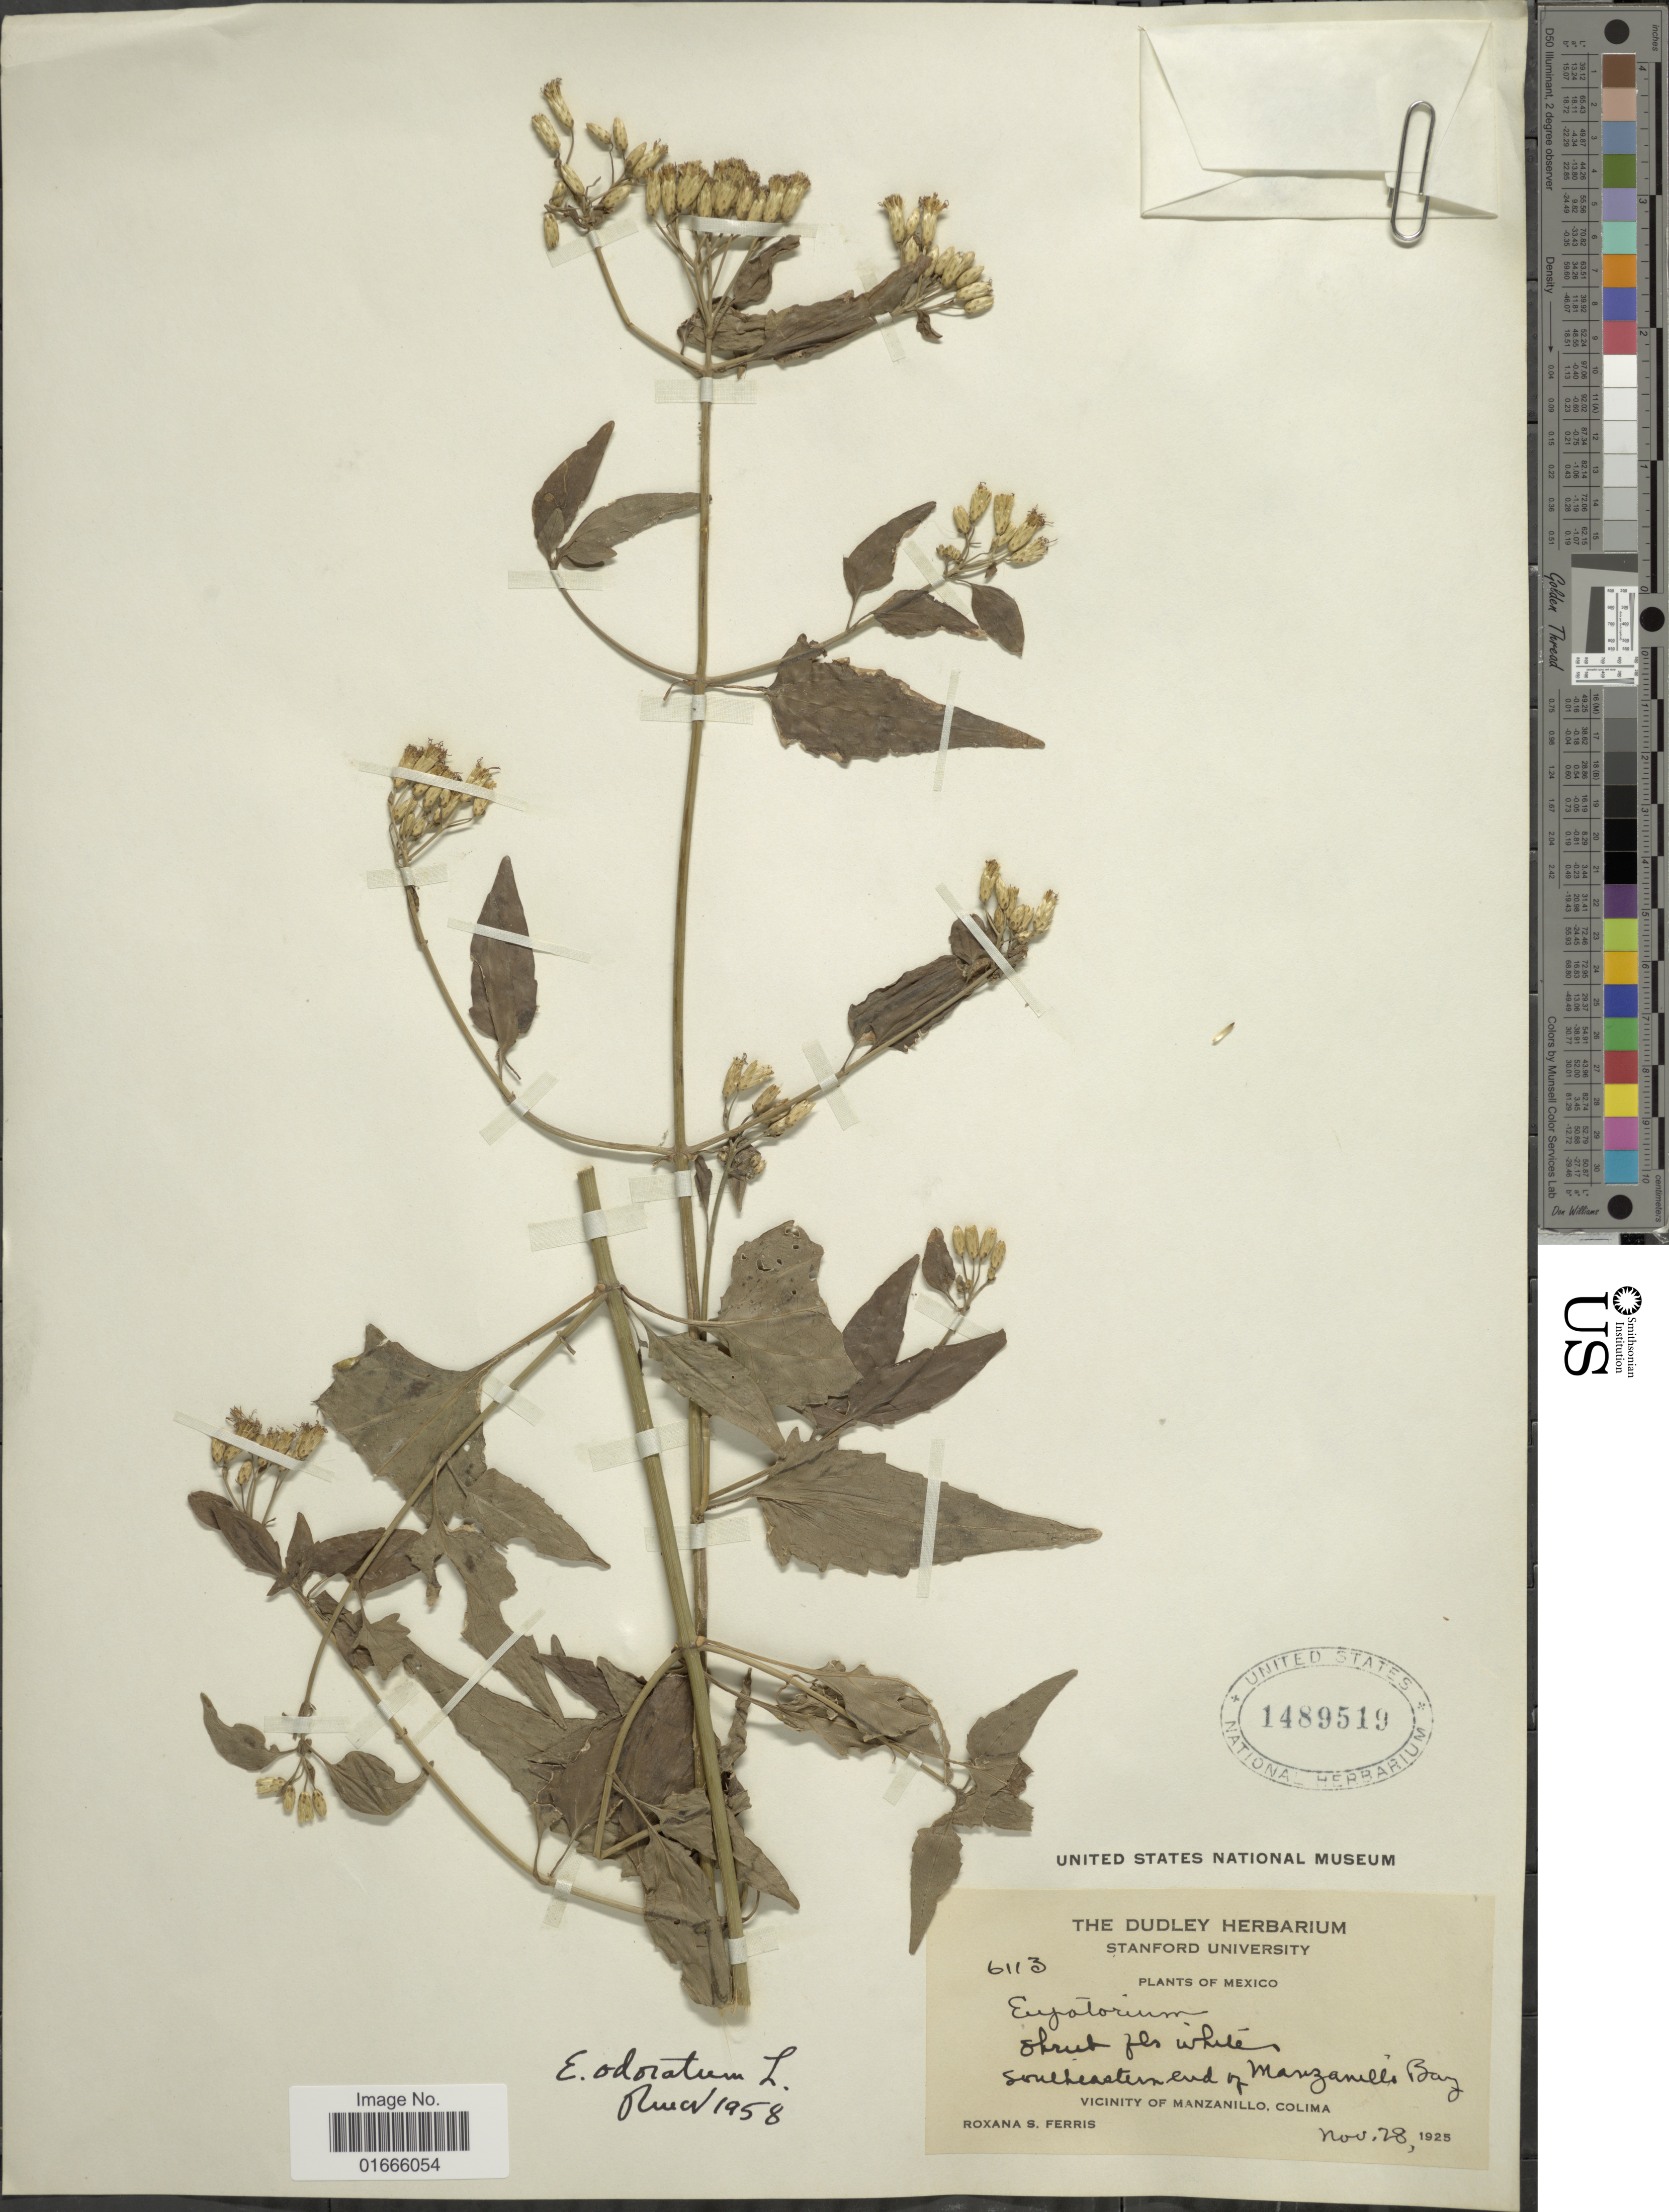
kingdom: Plantae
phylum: Tracheophyta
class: Magnoliopsida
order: Asterales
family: Asteraceae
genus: Chromolaena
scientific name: Chromolaena odorata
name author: (L.) R.M. King & H. Rob.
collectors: R. S. Ferris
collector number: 6113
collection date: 1925-11-28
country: Mexico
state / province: Colima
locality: Vicinity of Manzanillo, Colima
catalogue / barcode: US 1489519